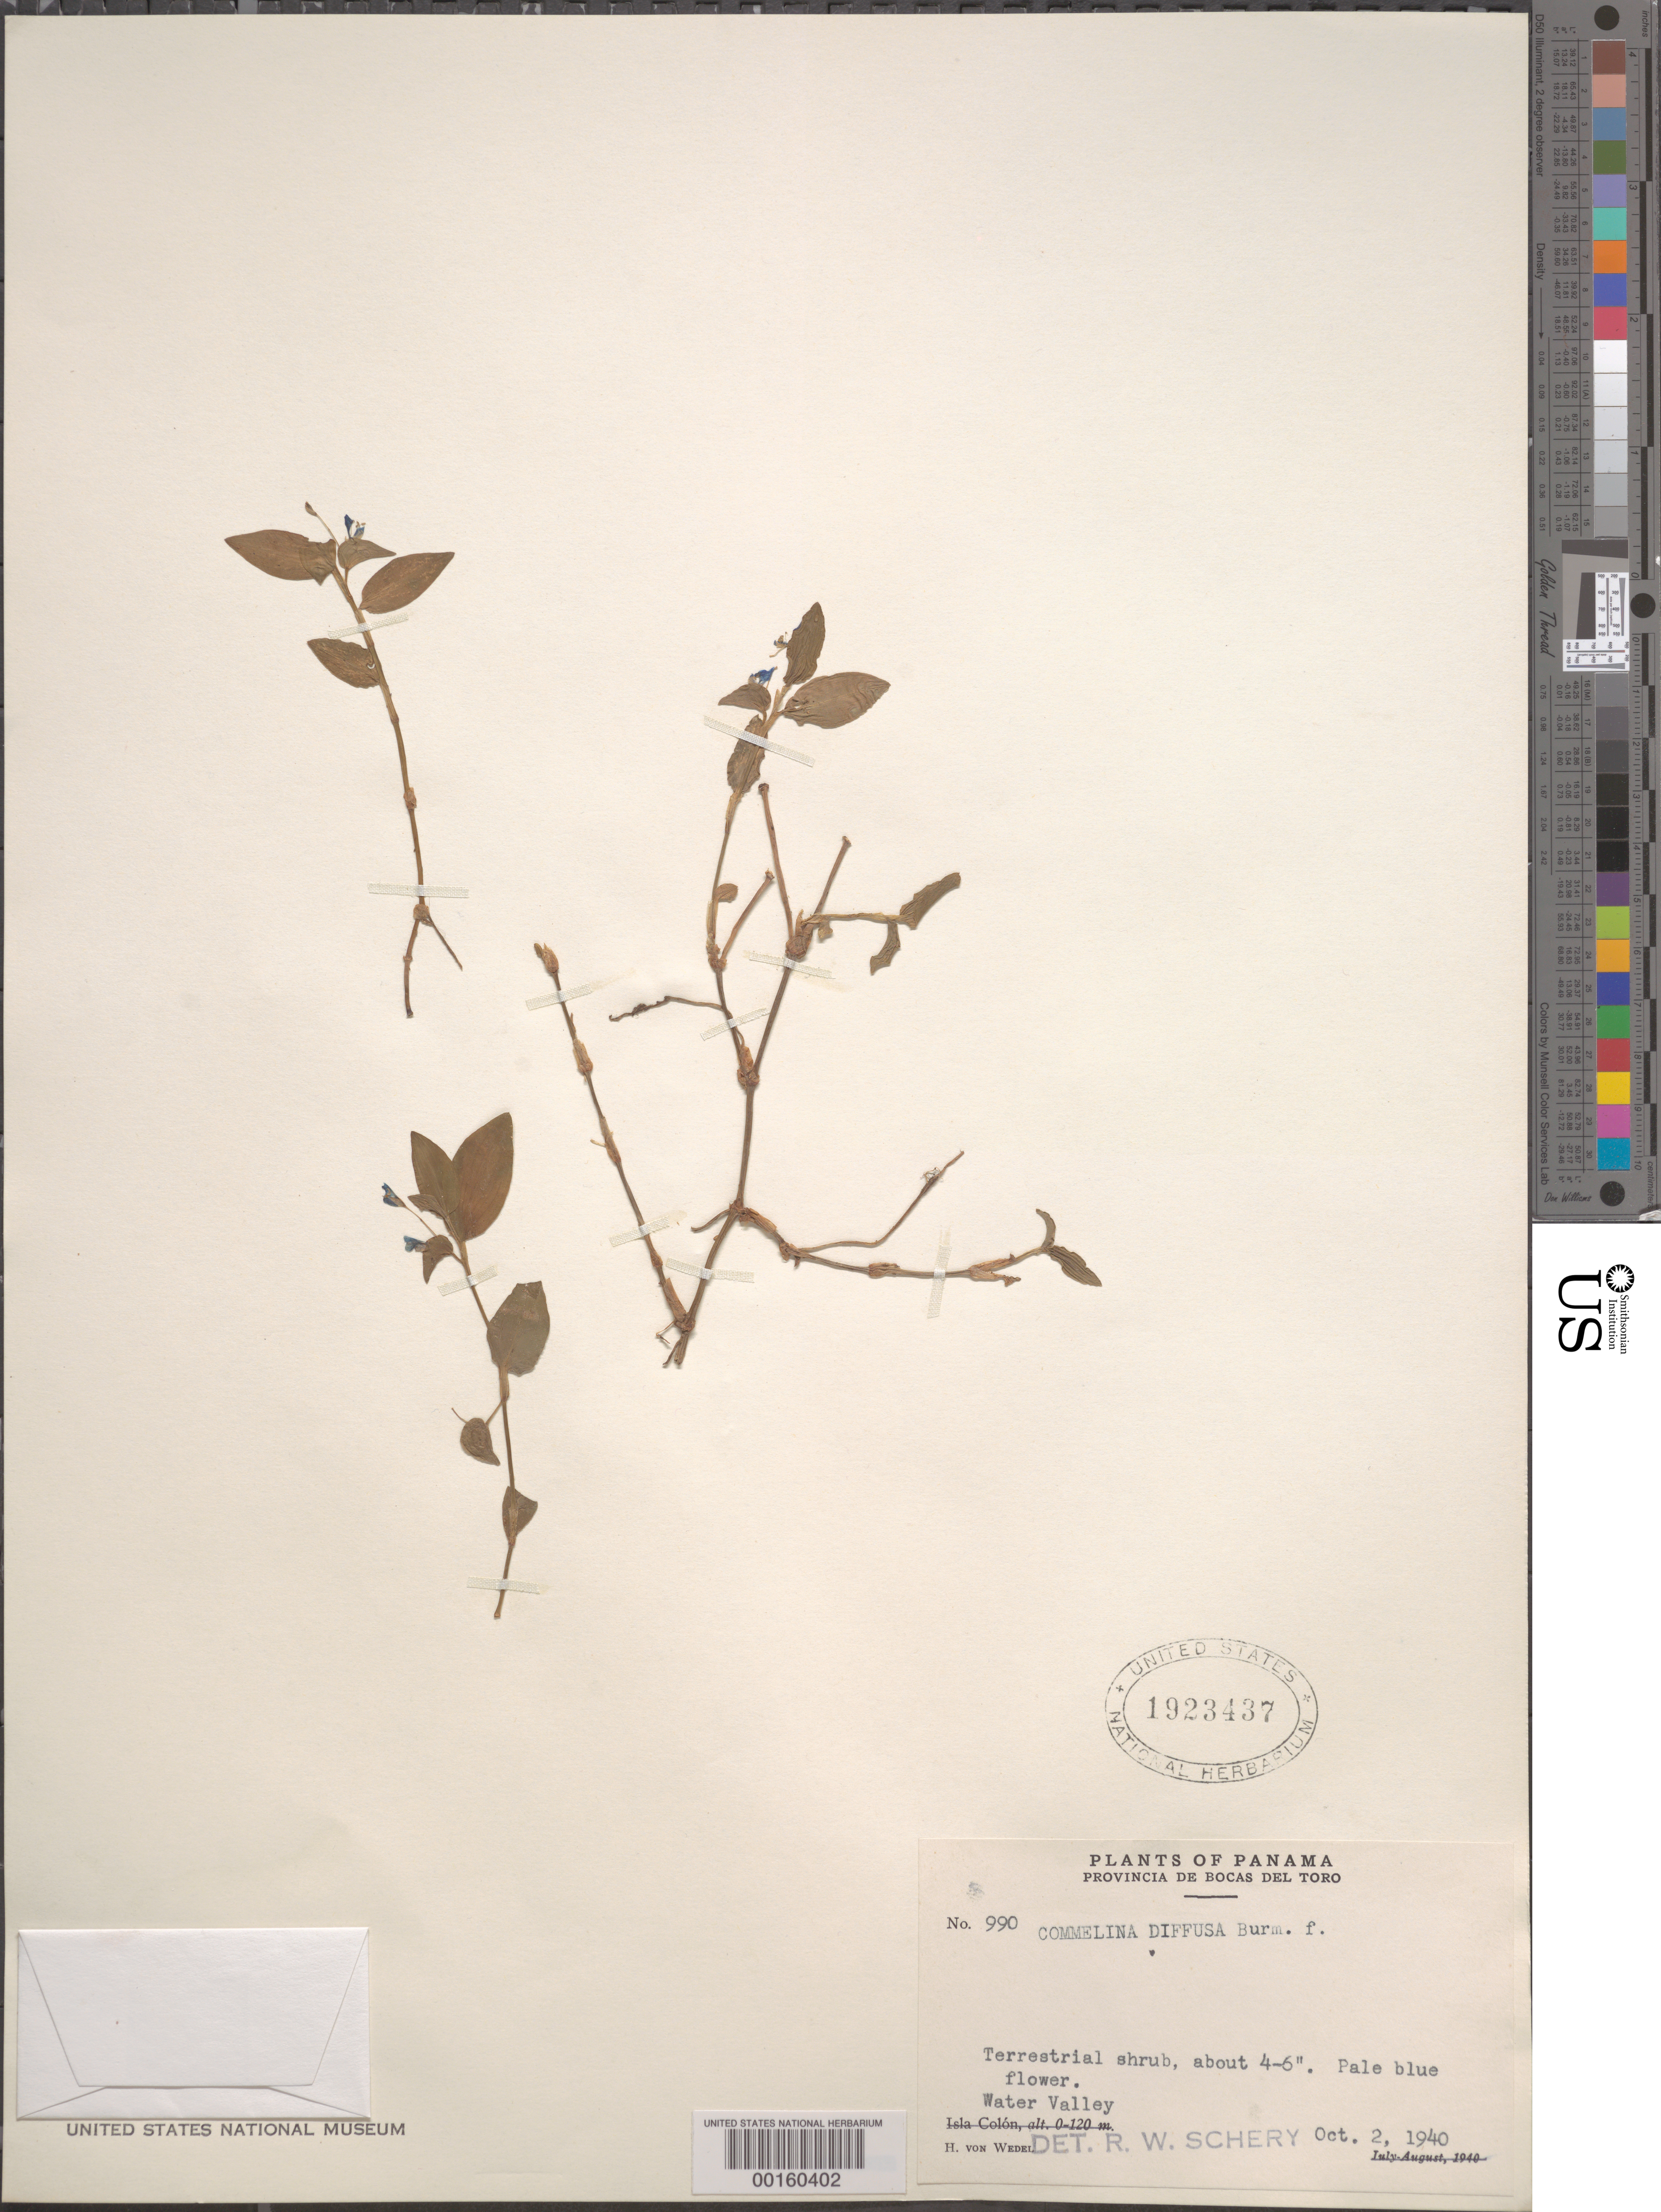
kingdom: Plantae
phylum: Tracheophyta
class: Liliopsida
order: Commelinales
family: Commelinaceae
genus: Commelina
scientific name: Commelina diffusa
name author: Burm. f.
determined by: Schery, Robert W.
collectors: H. von Wedel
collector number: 990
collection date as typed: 02 Oct 1940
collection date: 1940-10-02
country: Panama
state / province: Bocas del Toro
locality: Water Valley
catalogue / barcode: US 1923437